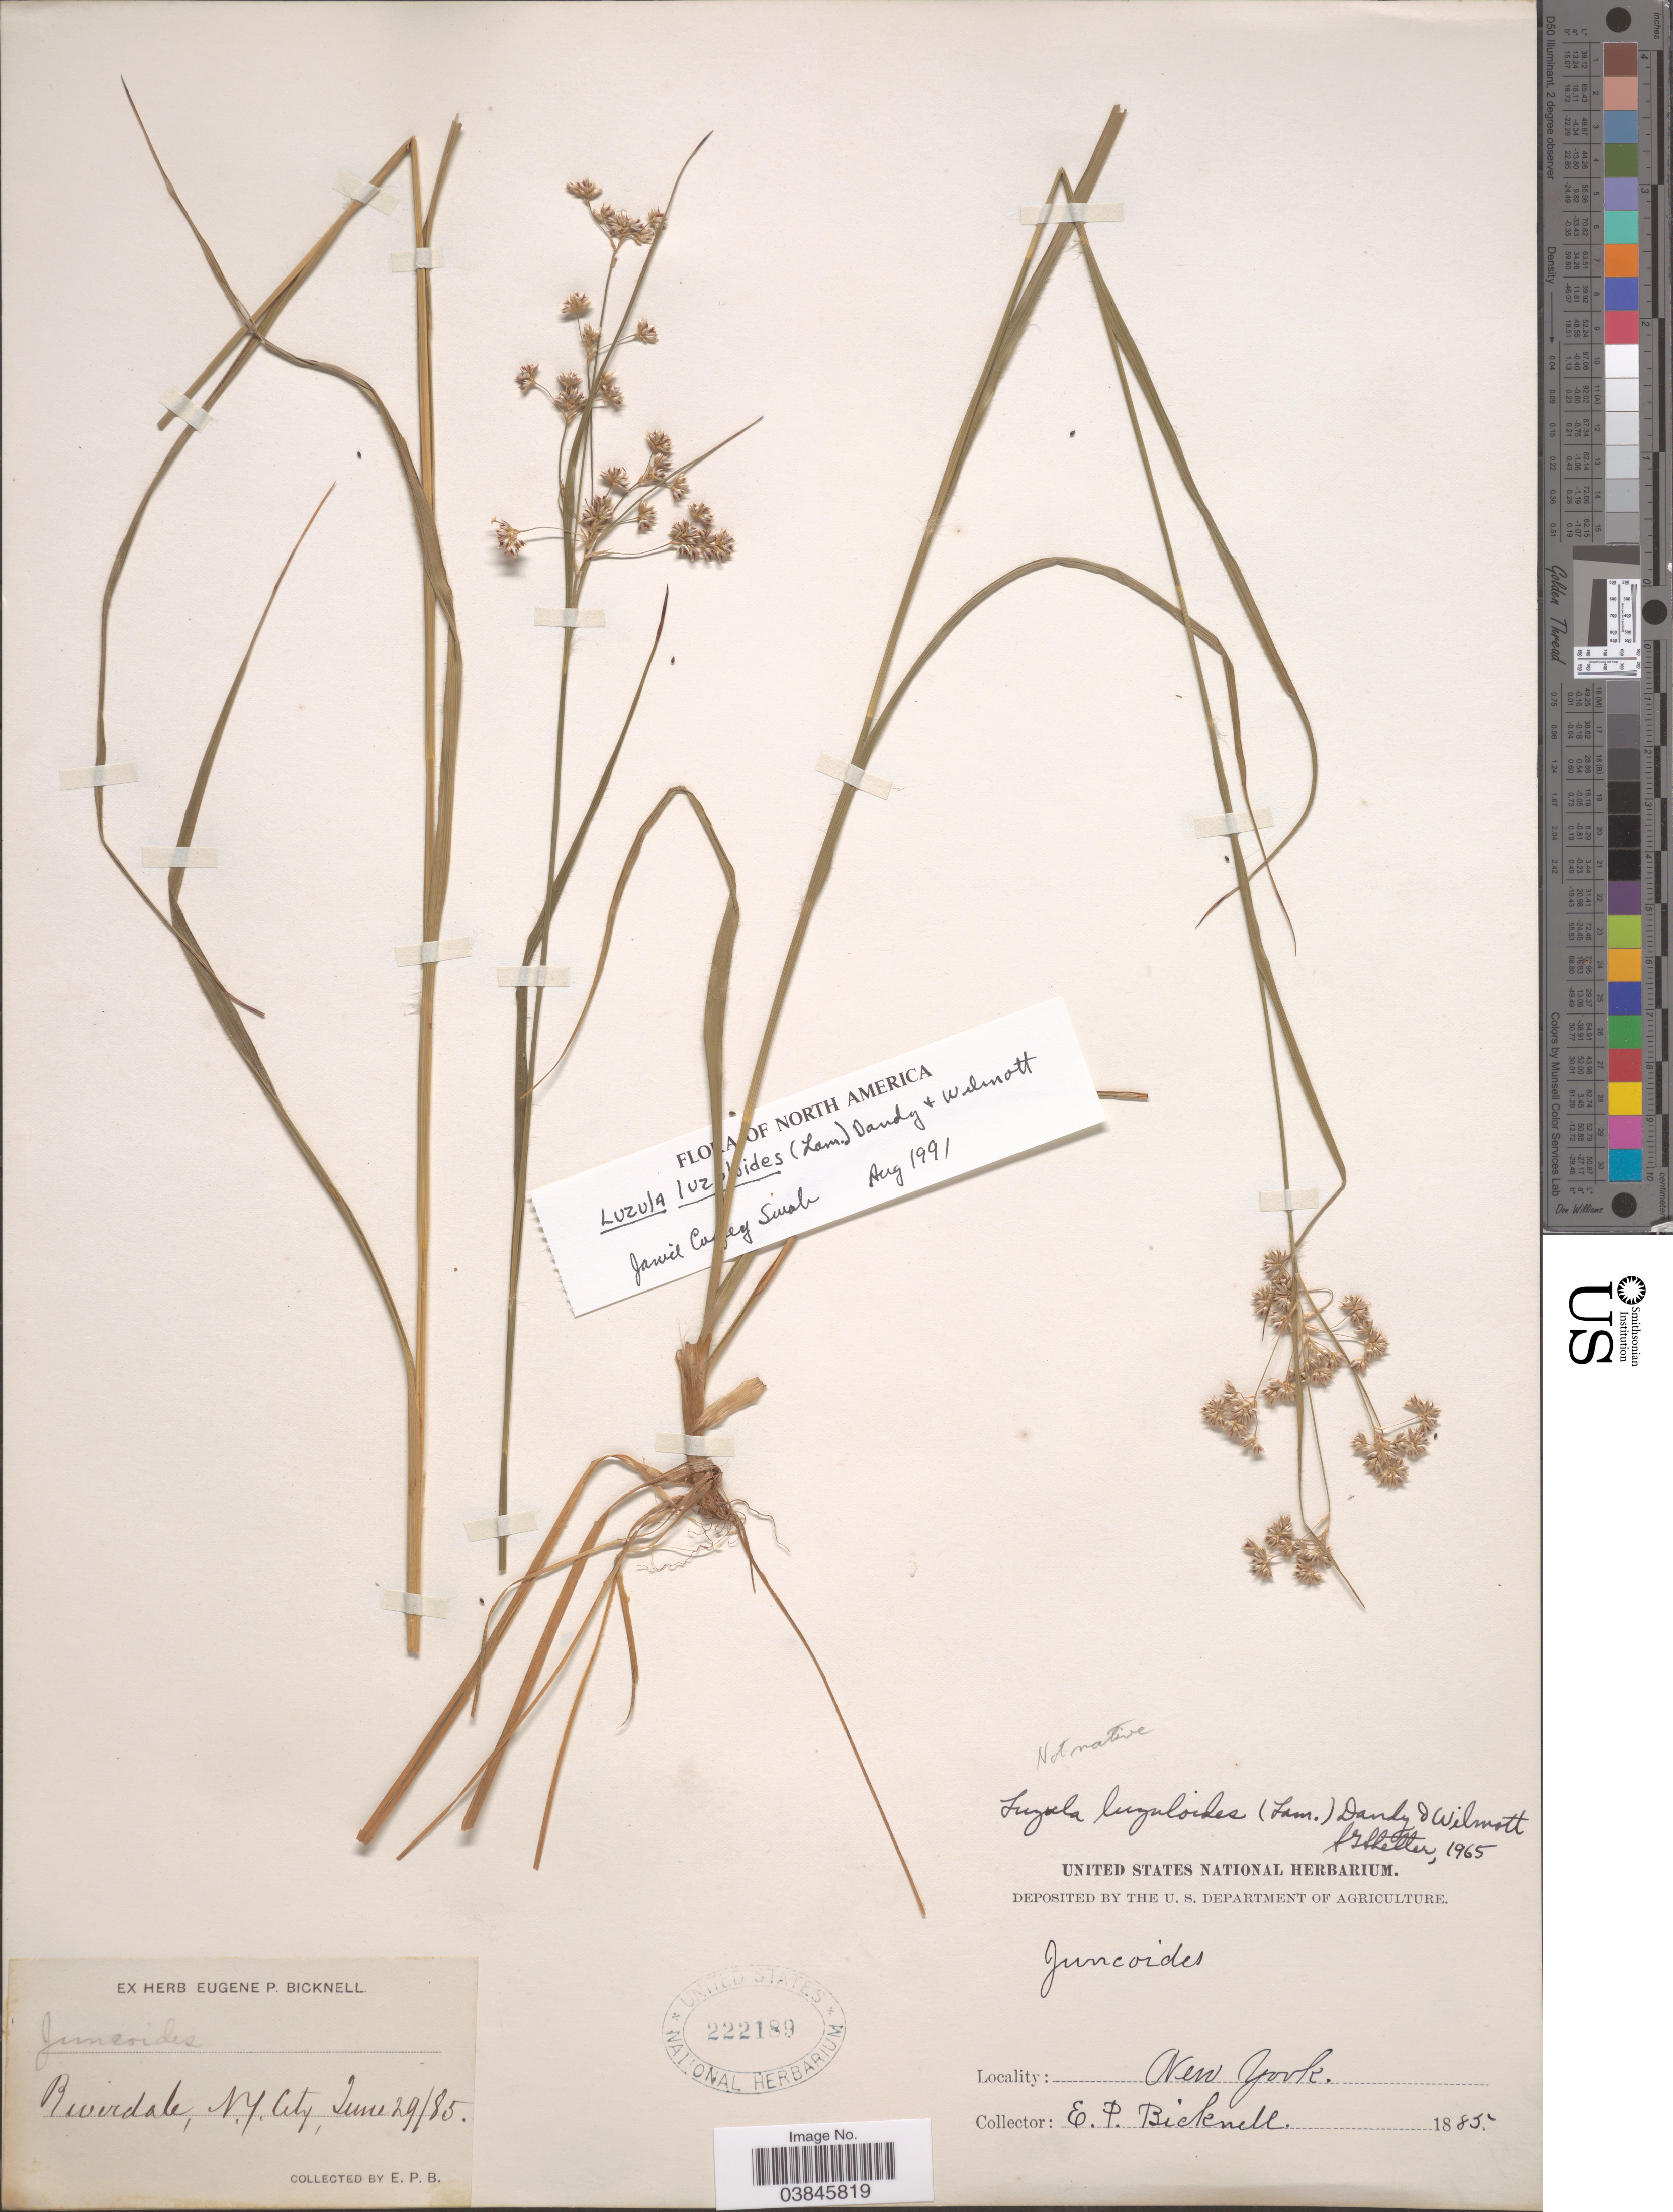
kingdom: Plantae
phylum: Tracheophyta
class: Liliopsida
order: Poales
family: Juncaceae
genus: Luzula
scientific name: Luzula luzuloides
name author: (Lam.) Dandy & Wilmott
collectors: E. P. Bicknell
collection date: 1885-06-29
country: United States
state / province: New York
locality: Riverdale, N.Y. City.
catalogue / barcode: US 222189